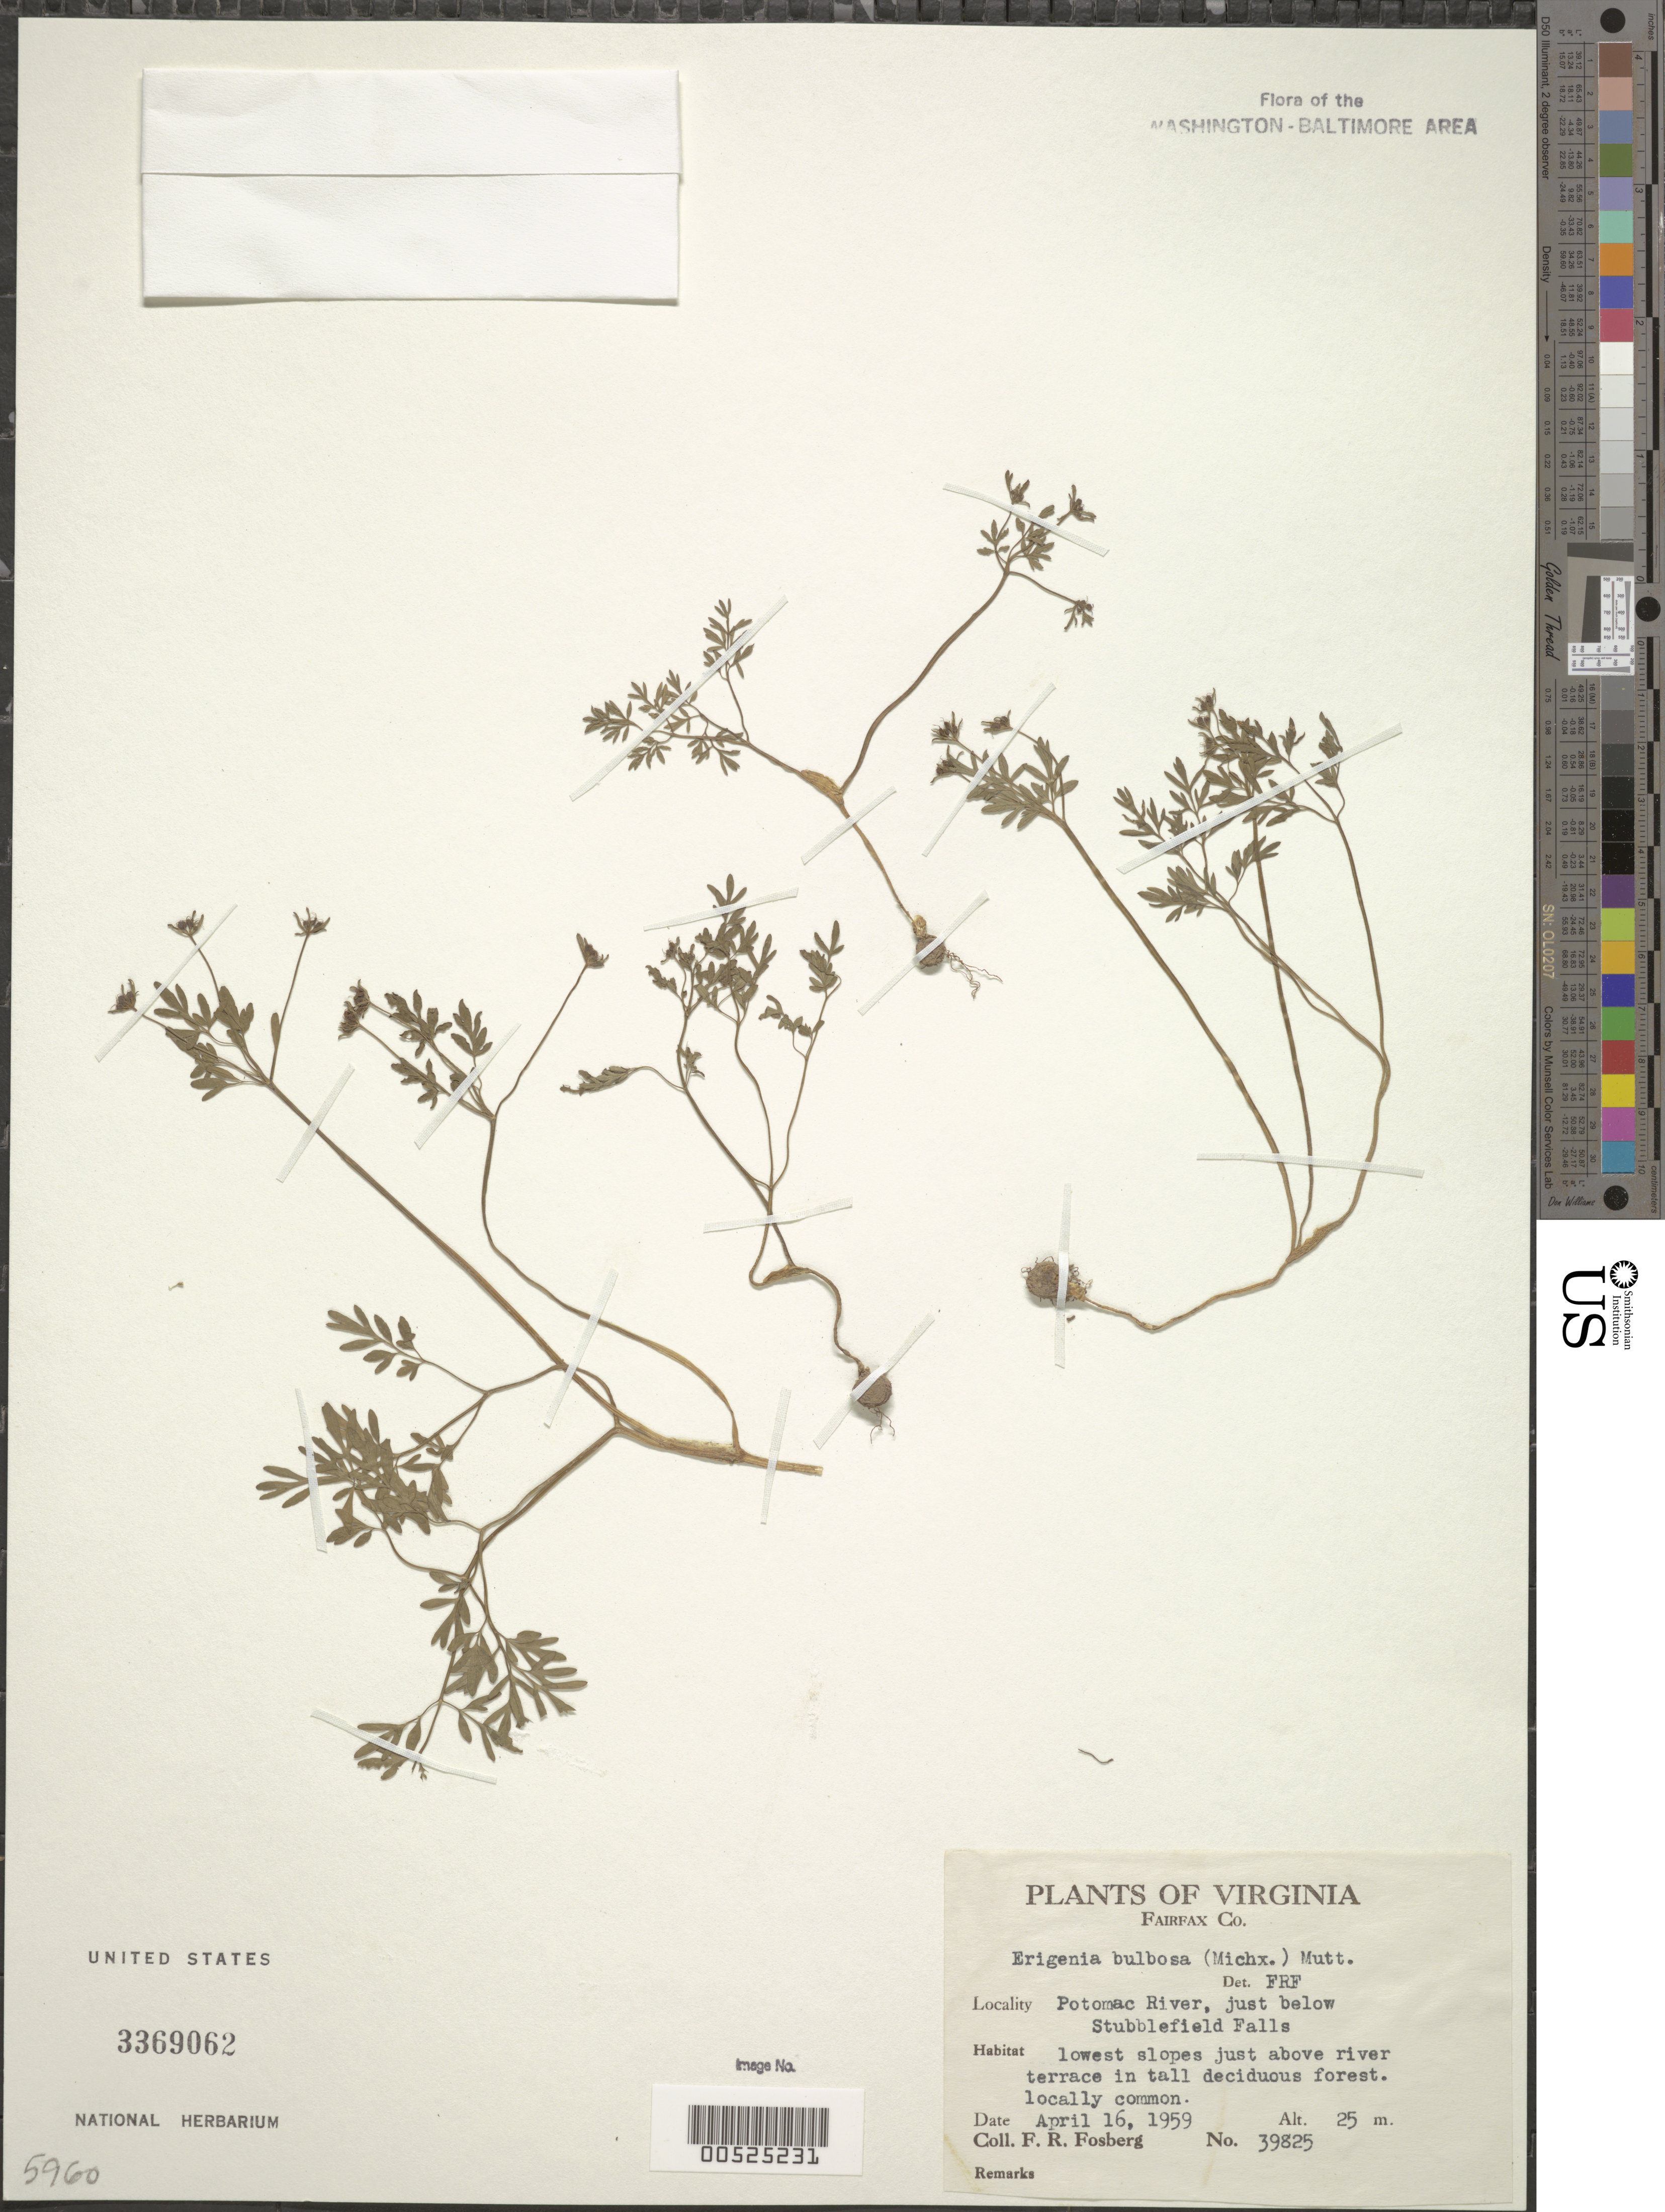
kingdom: Plantae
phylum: Tracheophyta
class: Magnoliopsida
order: Apiales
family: Apiaceae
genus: Erigenia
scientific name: Erigenia bulbosa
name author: (Michx.) Nutt.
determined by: Fosberg, F. R.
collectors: F. R. Fosberg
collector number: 39825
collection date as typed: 16 Apr 1959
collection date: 1959-04-16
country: United States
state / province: Virginia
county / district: Fairfax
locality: Potomac River just below Stubblefield Falls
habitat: Lowest slopes just above river terrace in tall deciduous forest, common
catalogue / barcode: US 3369062